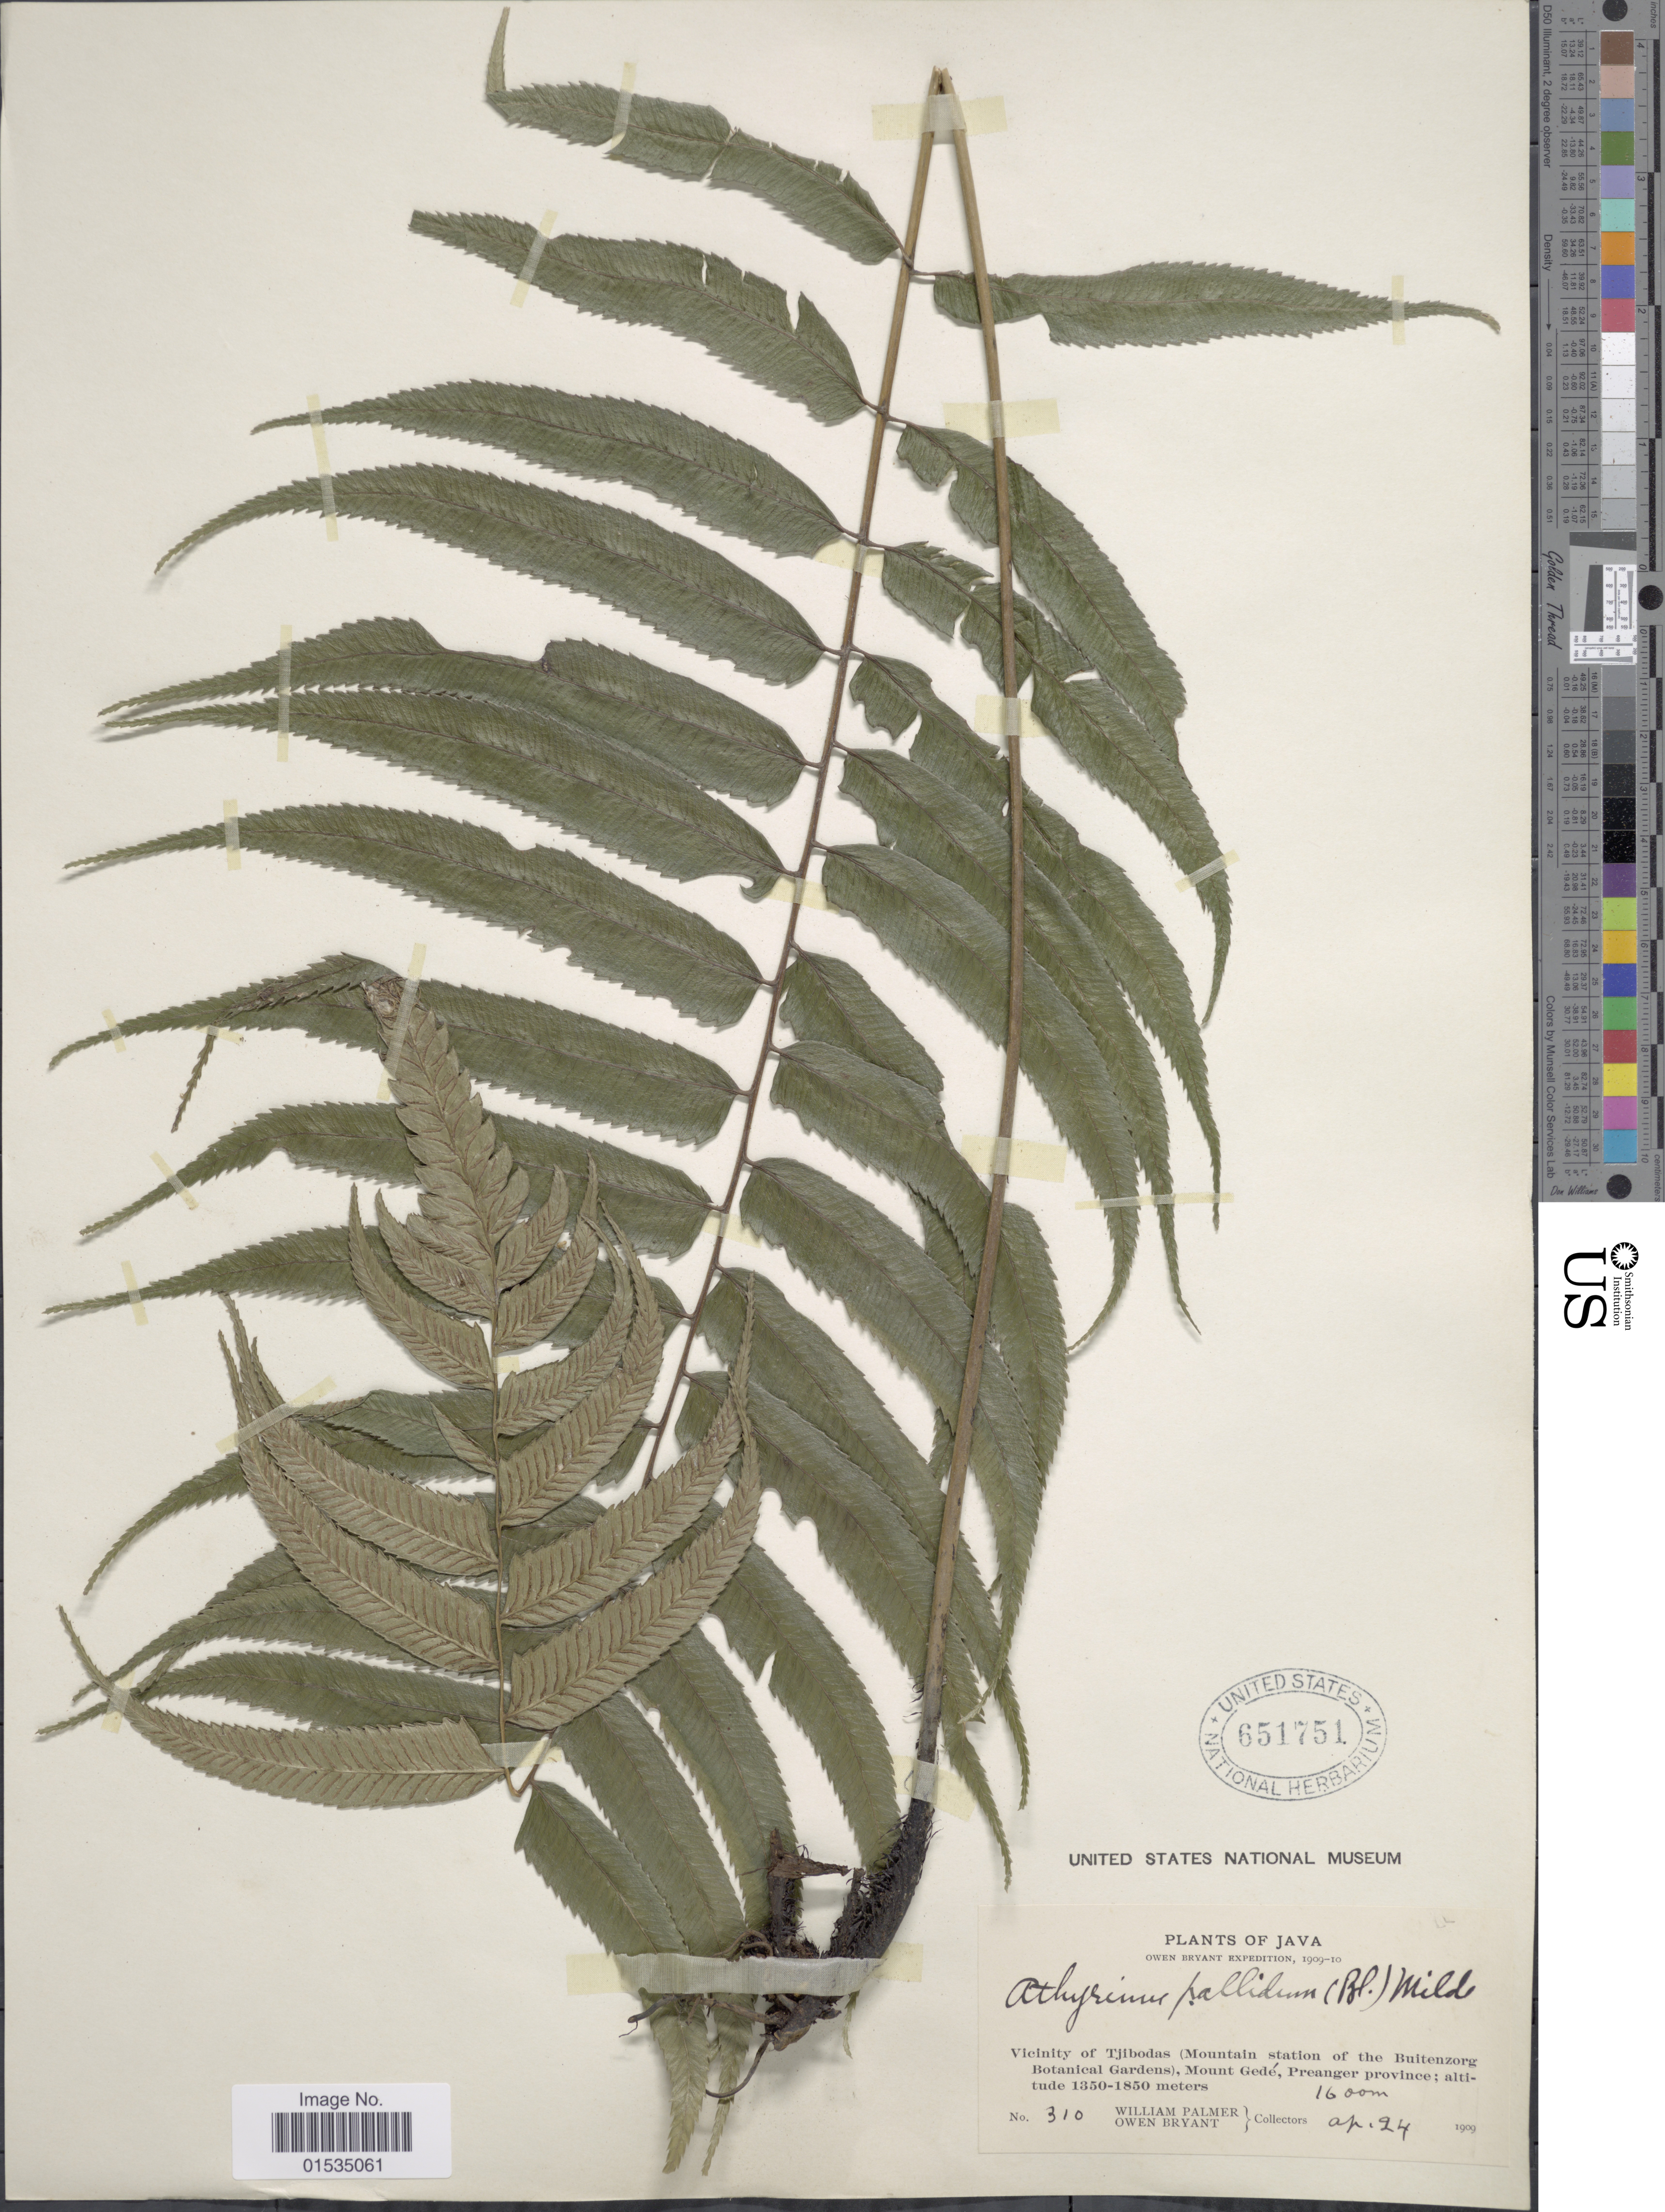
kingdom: Plantae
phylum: Tracheophyta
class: Polypodiopsida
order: Polypodiales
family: Athyriaceae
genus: Diplazium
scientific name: Diplazium pallidum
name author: (Blume) T. Moore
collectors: W. Palmer & O. Bryant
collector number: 310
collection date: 1909-04-24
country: Indonesia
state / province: Java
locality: Vicinity of Tjibodas (Mountain stationn of the Buitenzorg Botanical Garden), Mount Gedé, Preanger Province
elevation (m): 1600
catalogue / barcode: US 651751